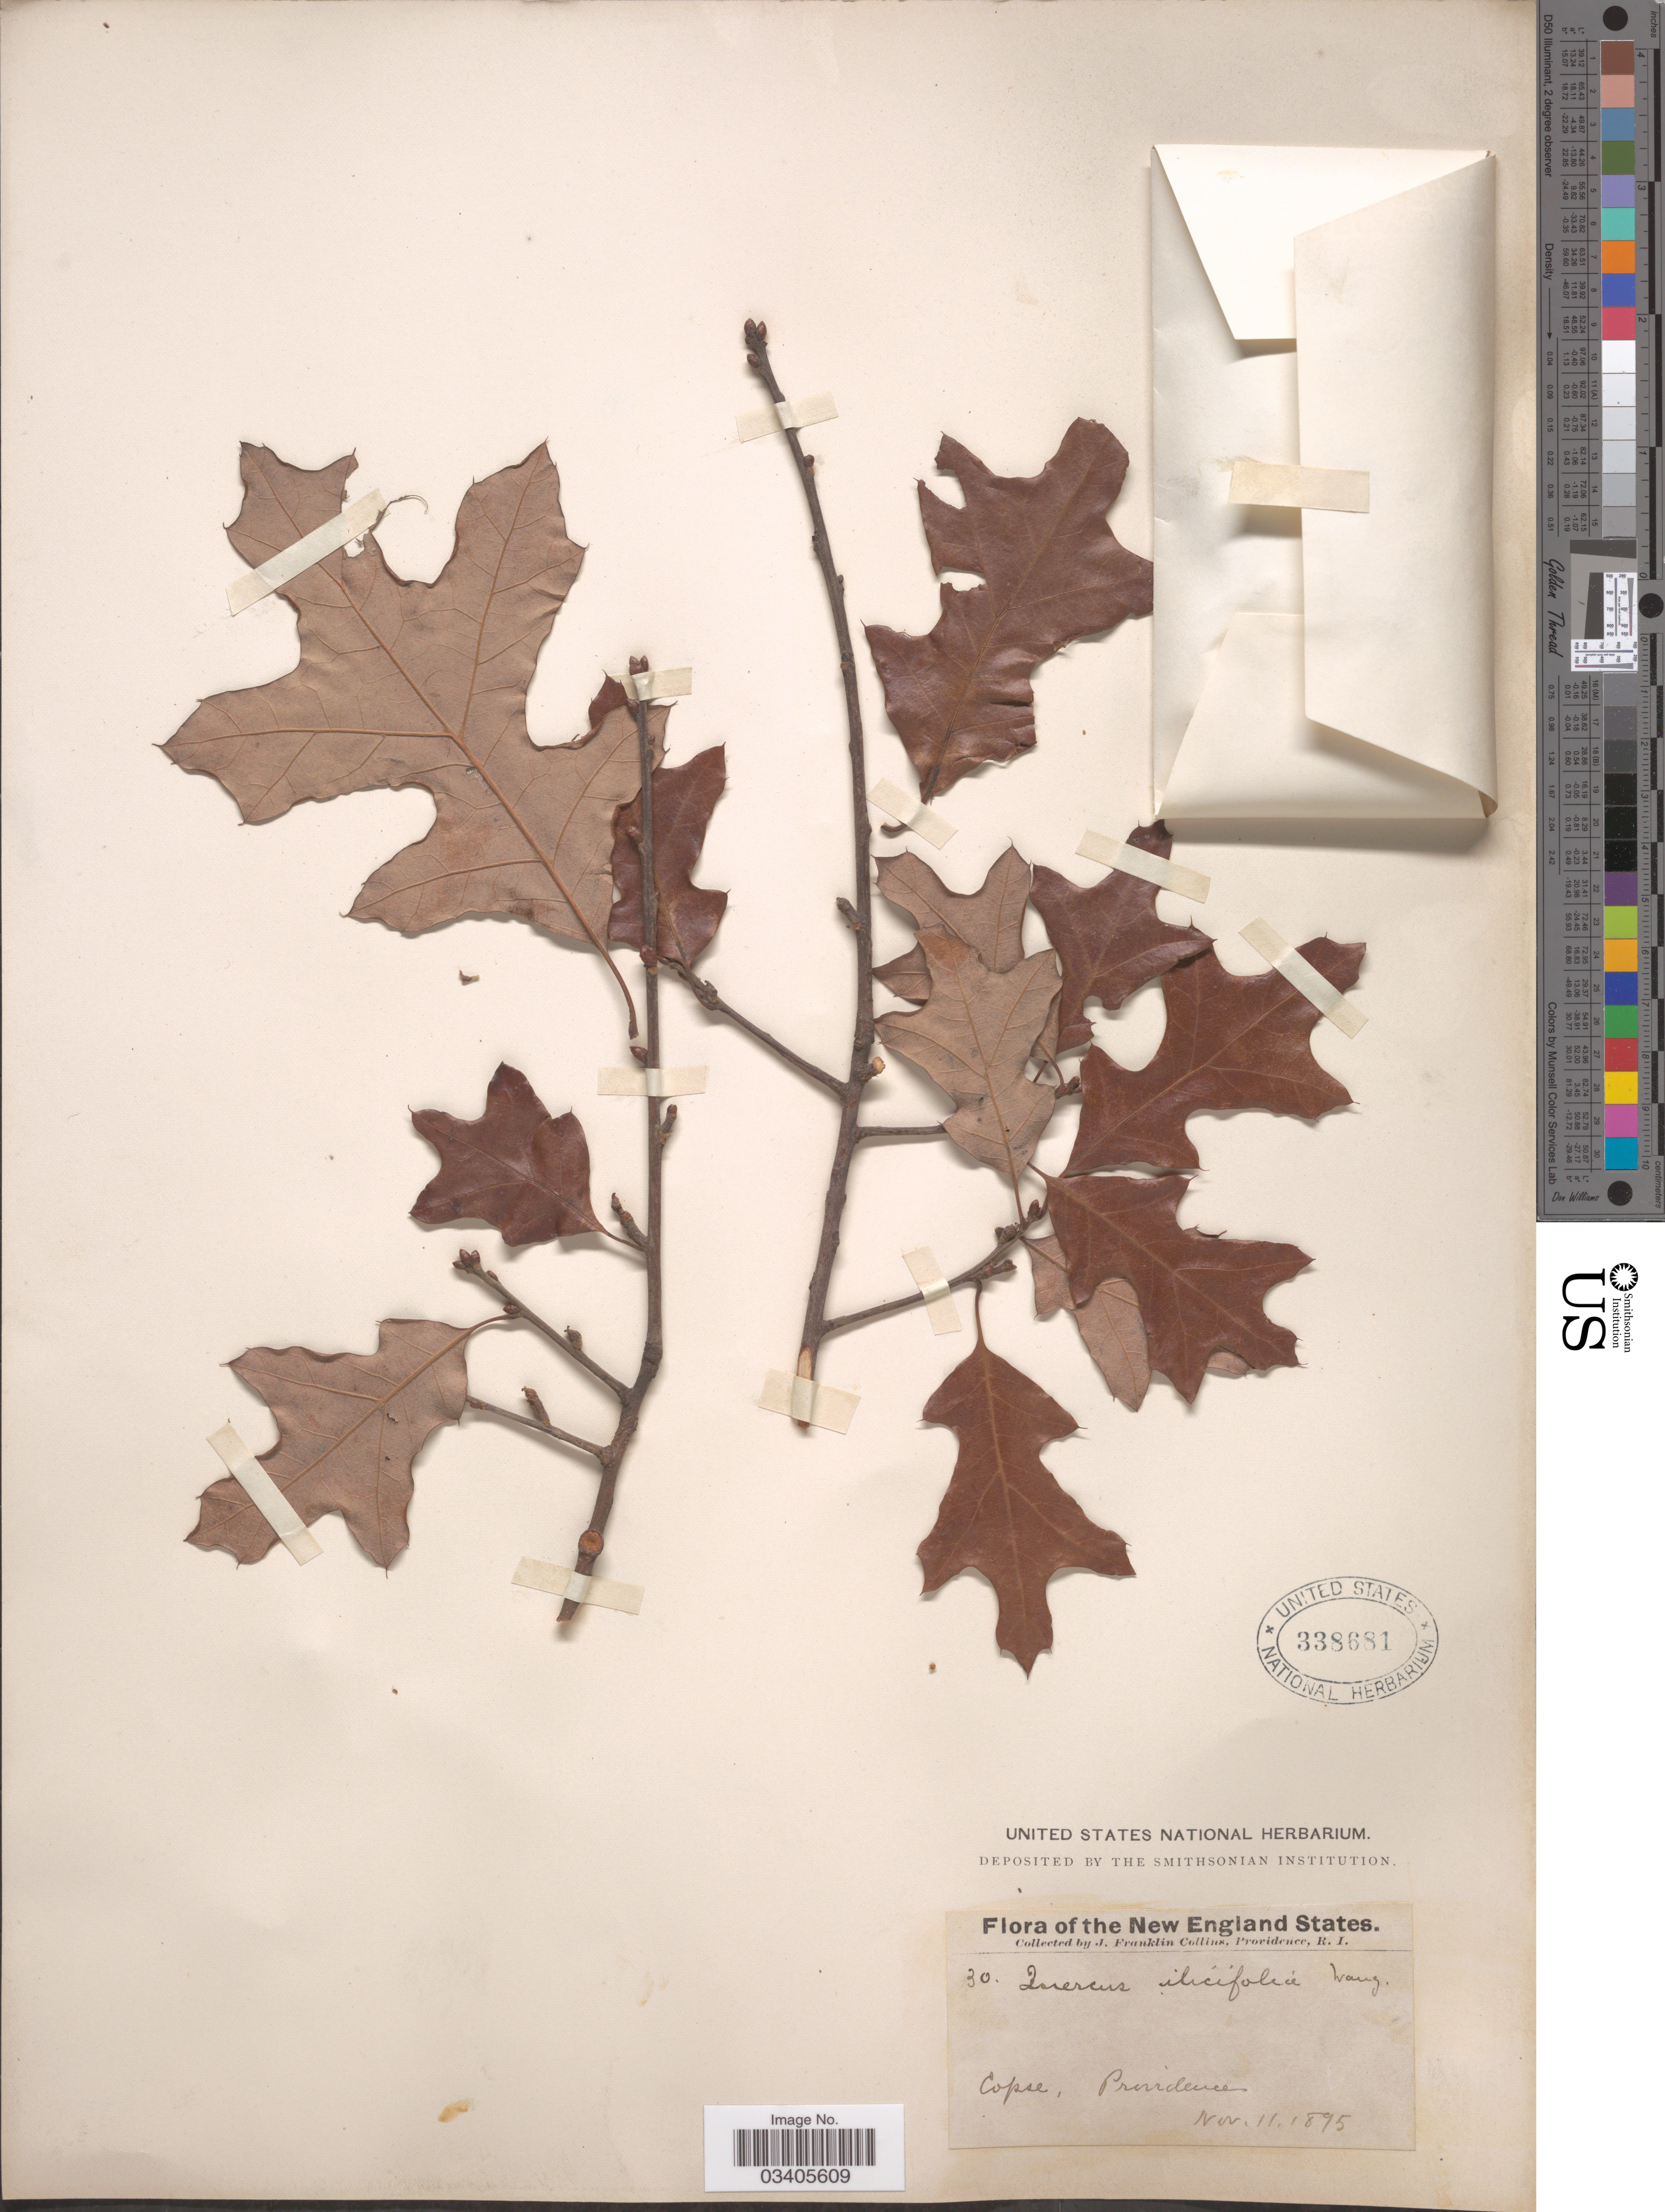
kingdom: Plantae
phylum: Tracheophyta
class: Magnoliopsida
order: Fagales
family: Fagaceae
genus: Quercus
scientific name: Quercus ilicifolia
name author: Wangenh.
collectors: J. Collins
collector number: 30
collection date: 1895-11-11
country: United States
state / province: Rhode Island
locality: New England States. Copse, Providence.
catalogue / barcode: US 338681